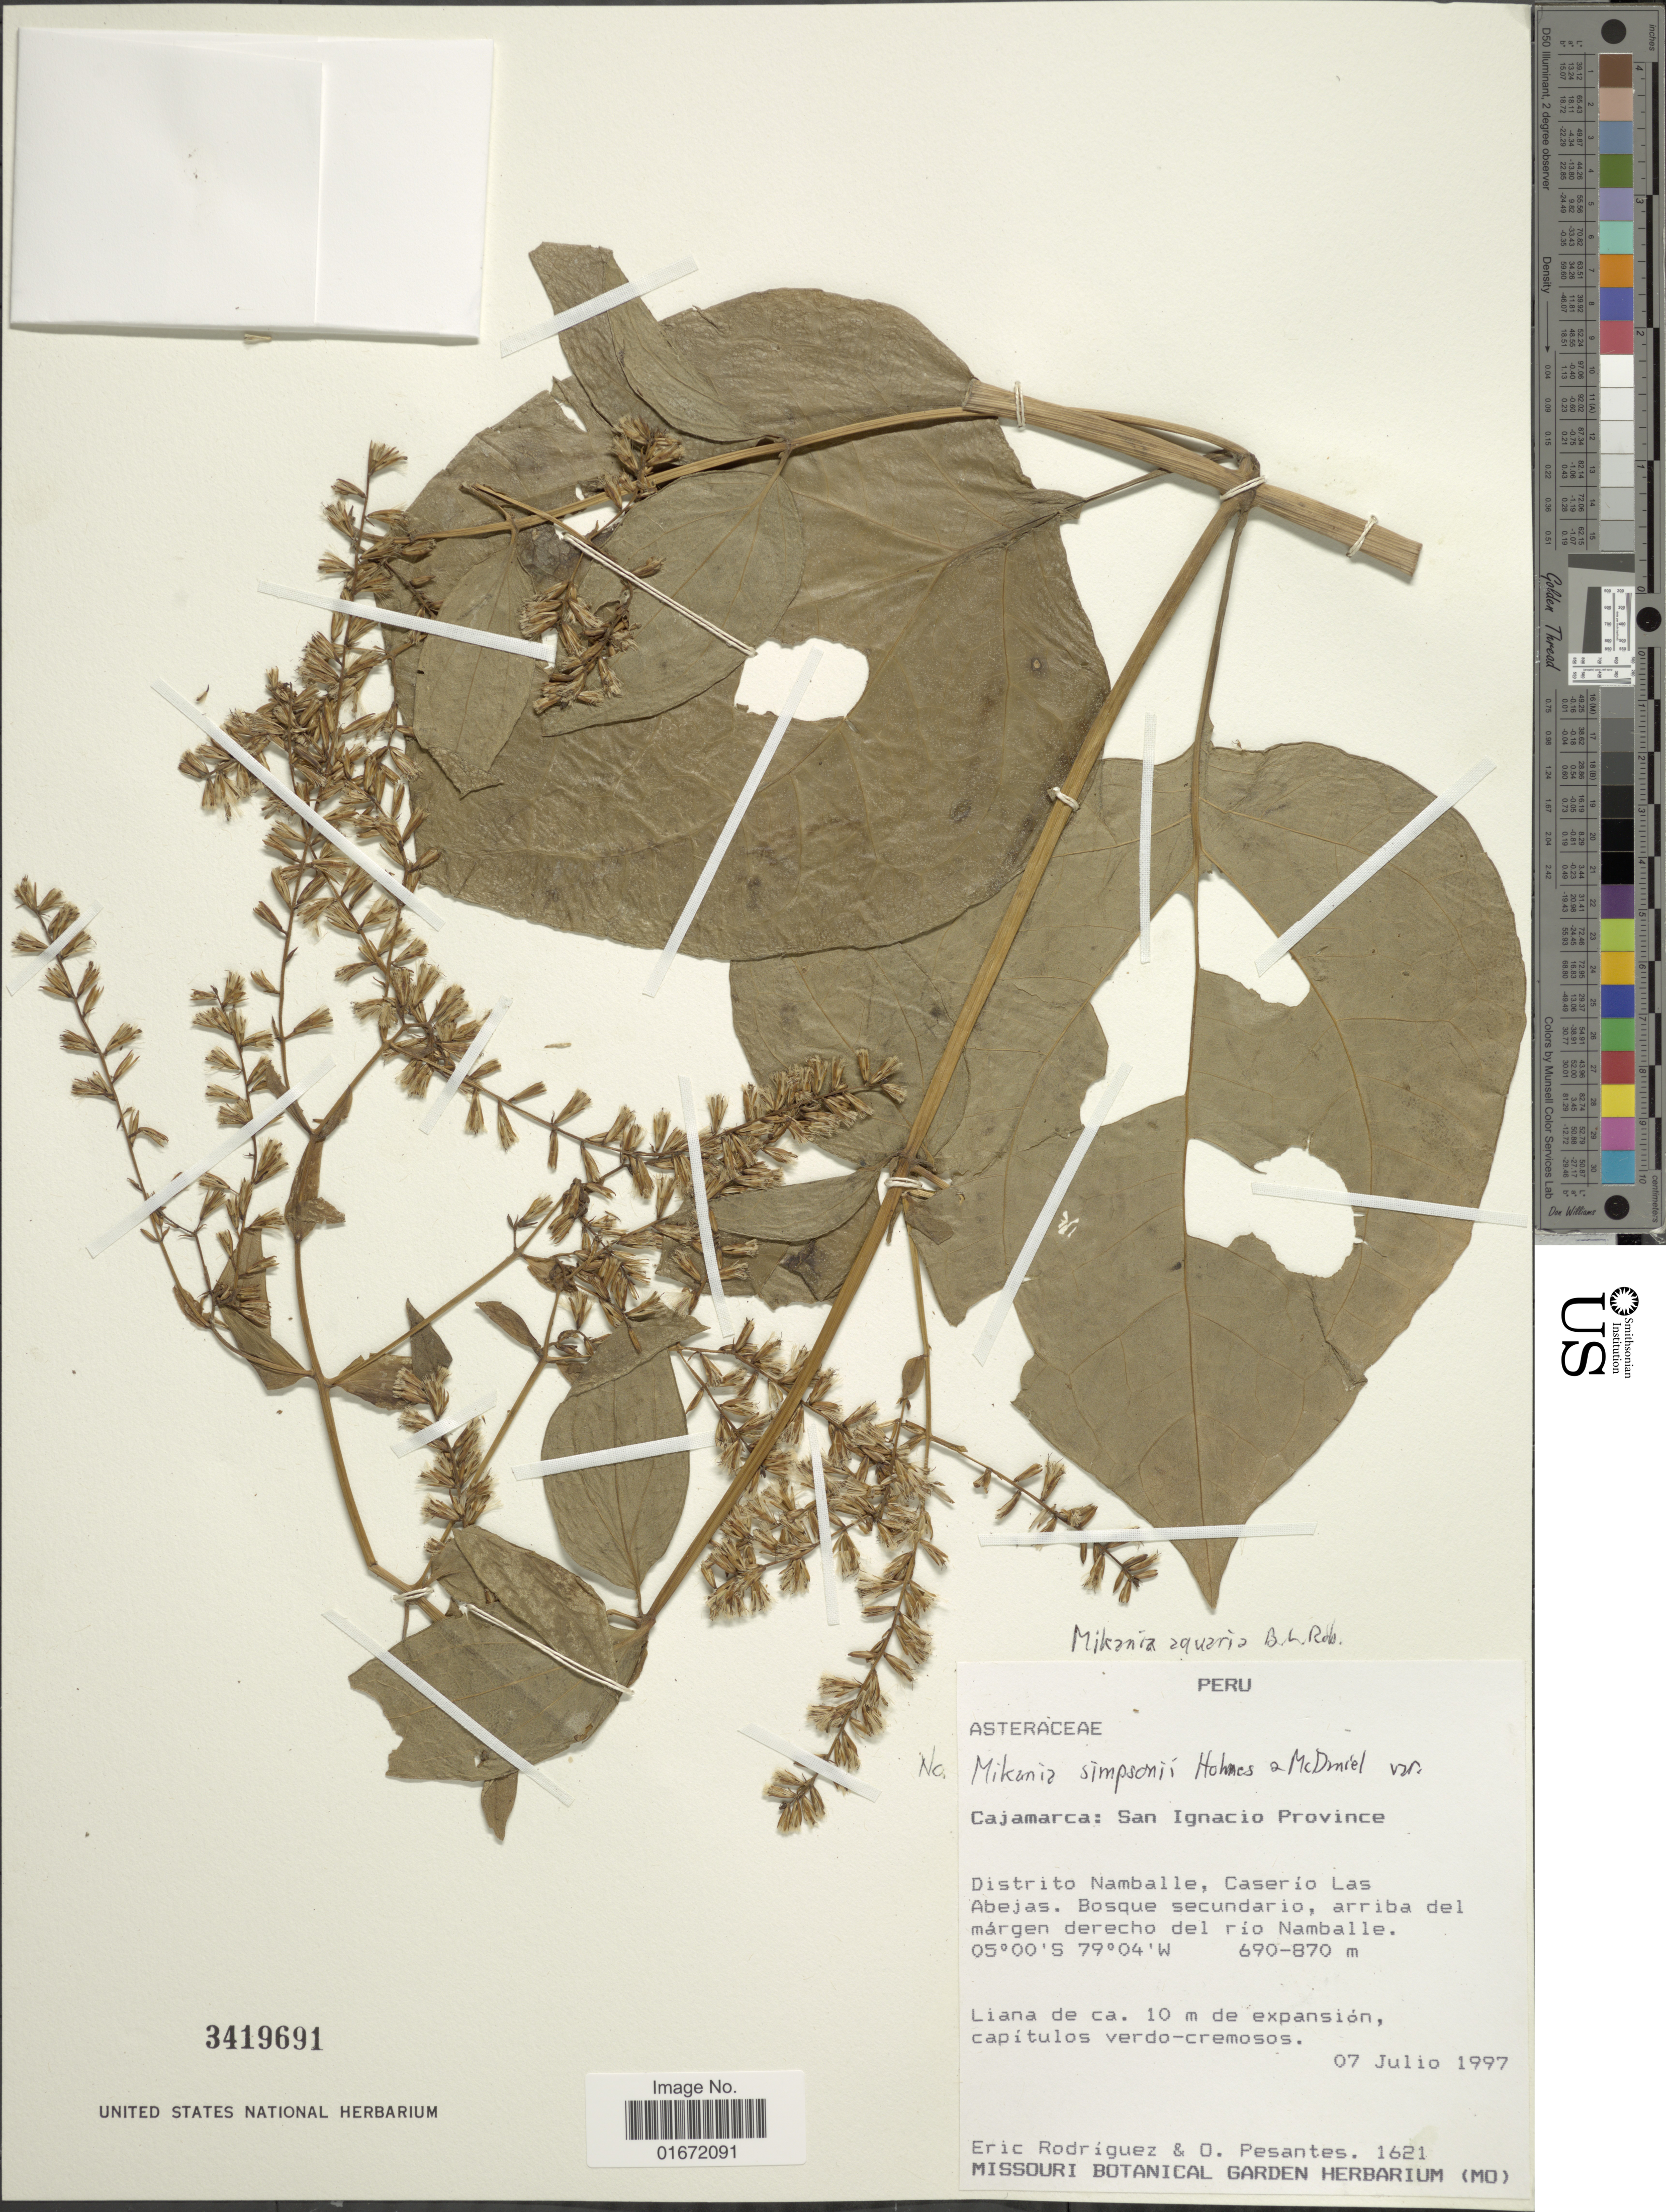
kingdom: Plantae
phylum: Tracheophyta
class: Magnoliopsida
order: Asterales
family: Asteraceae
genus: Mikania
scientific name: Mikania aquaria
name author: B.L. Rob.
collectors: E. Rodriguez & O. Pesantes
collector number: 1621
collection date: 1997-07-07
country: Peru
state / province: Cajamarca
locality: Cajamarca: San Ignacio Province. Distrito Namballe, Caserio Las Abejas. Bosque secundario, arriba del márgen derecho del rio Namballe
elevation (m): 690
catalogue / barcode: US 3419691